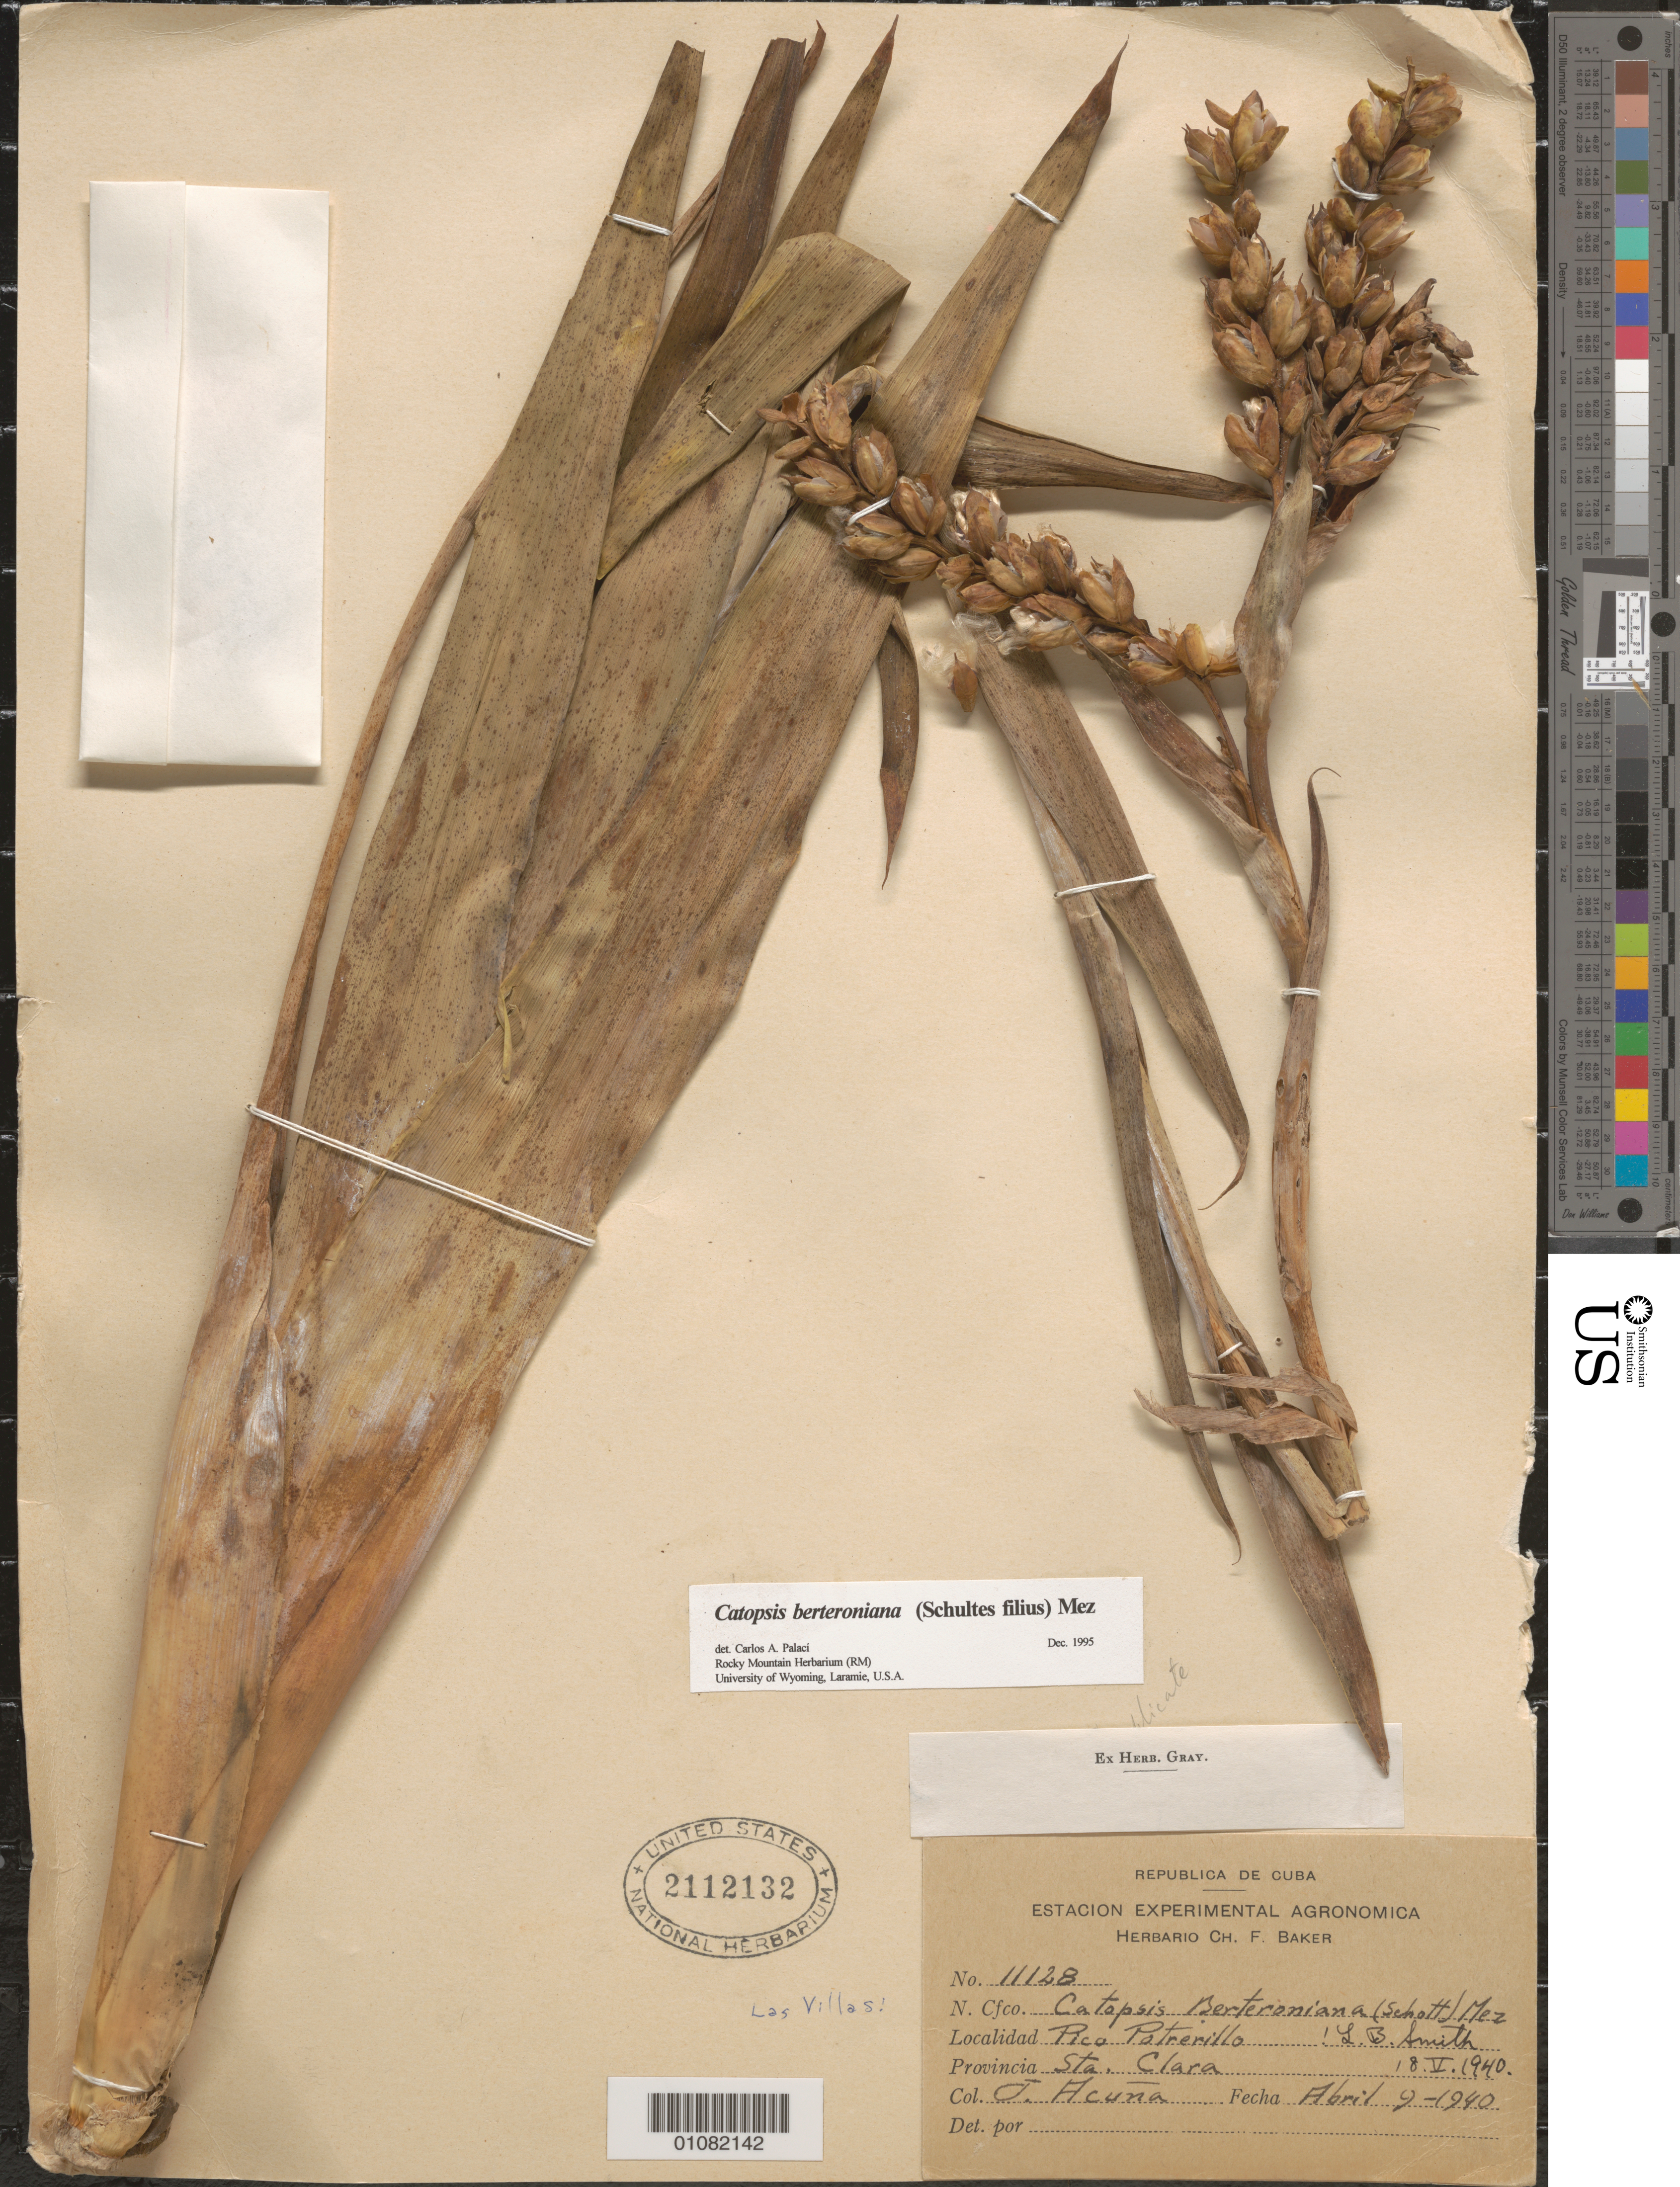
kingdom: Plantae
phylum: Tracheophyta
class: Liliopsida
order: Poales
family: Bromeliaceae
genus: Catopsis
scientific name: Catopsis berteroniana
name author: (Schult. & Schult. f.) Mez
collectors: J. Acuña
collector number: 11128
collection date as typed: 09 Apr 1940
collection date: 1940-04-09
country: Cuba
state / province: Villa Clara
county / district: Santa Clara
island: Cuba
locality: Pico Potrerillo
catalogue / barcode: US 2112132